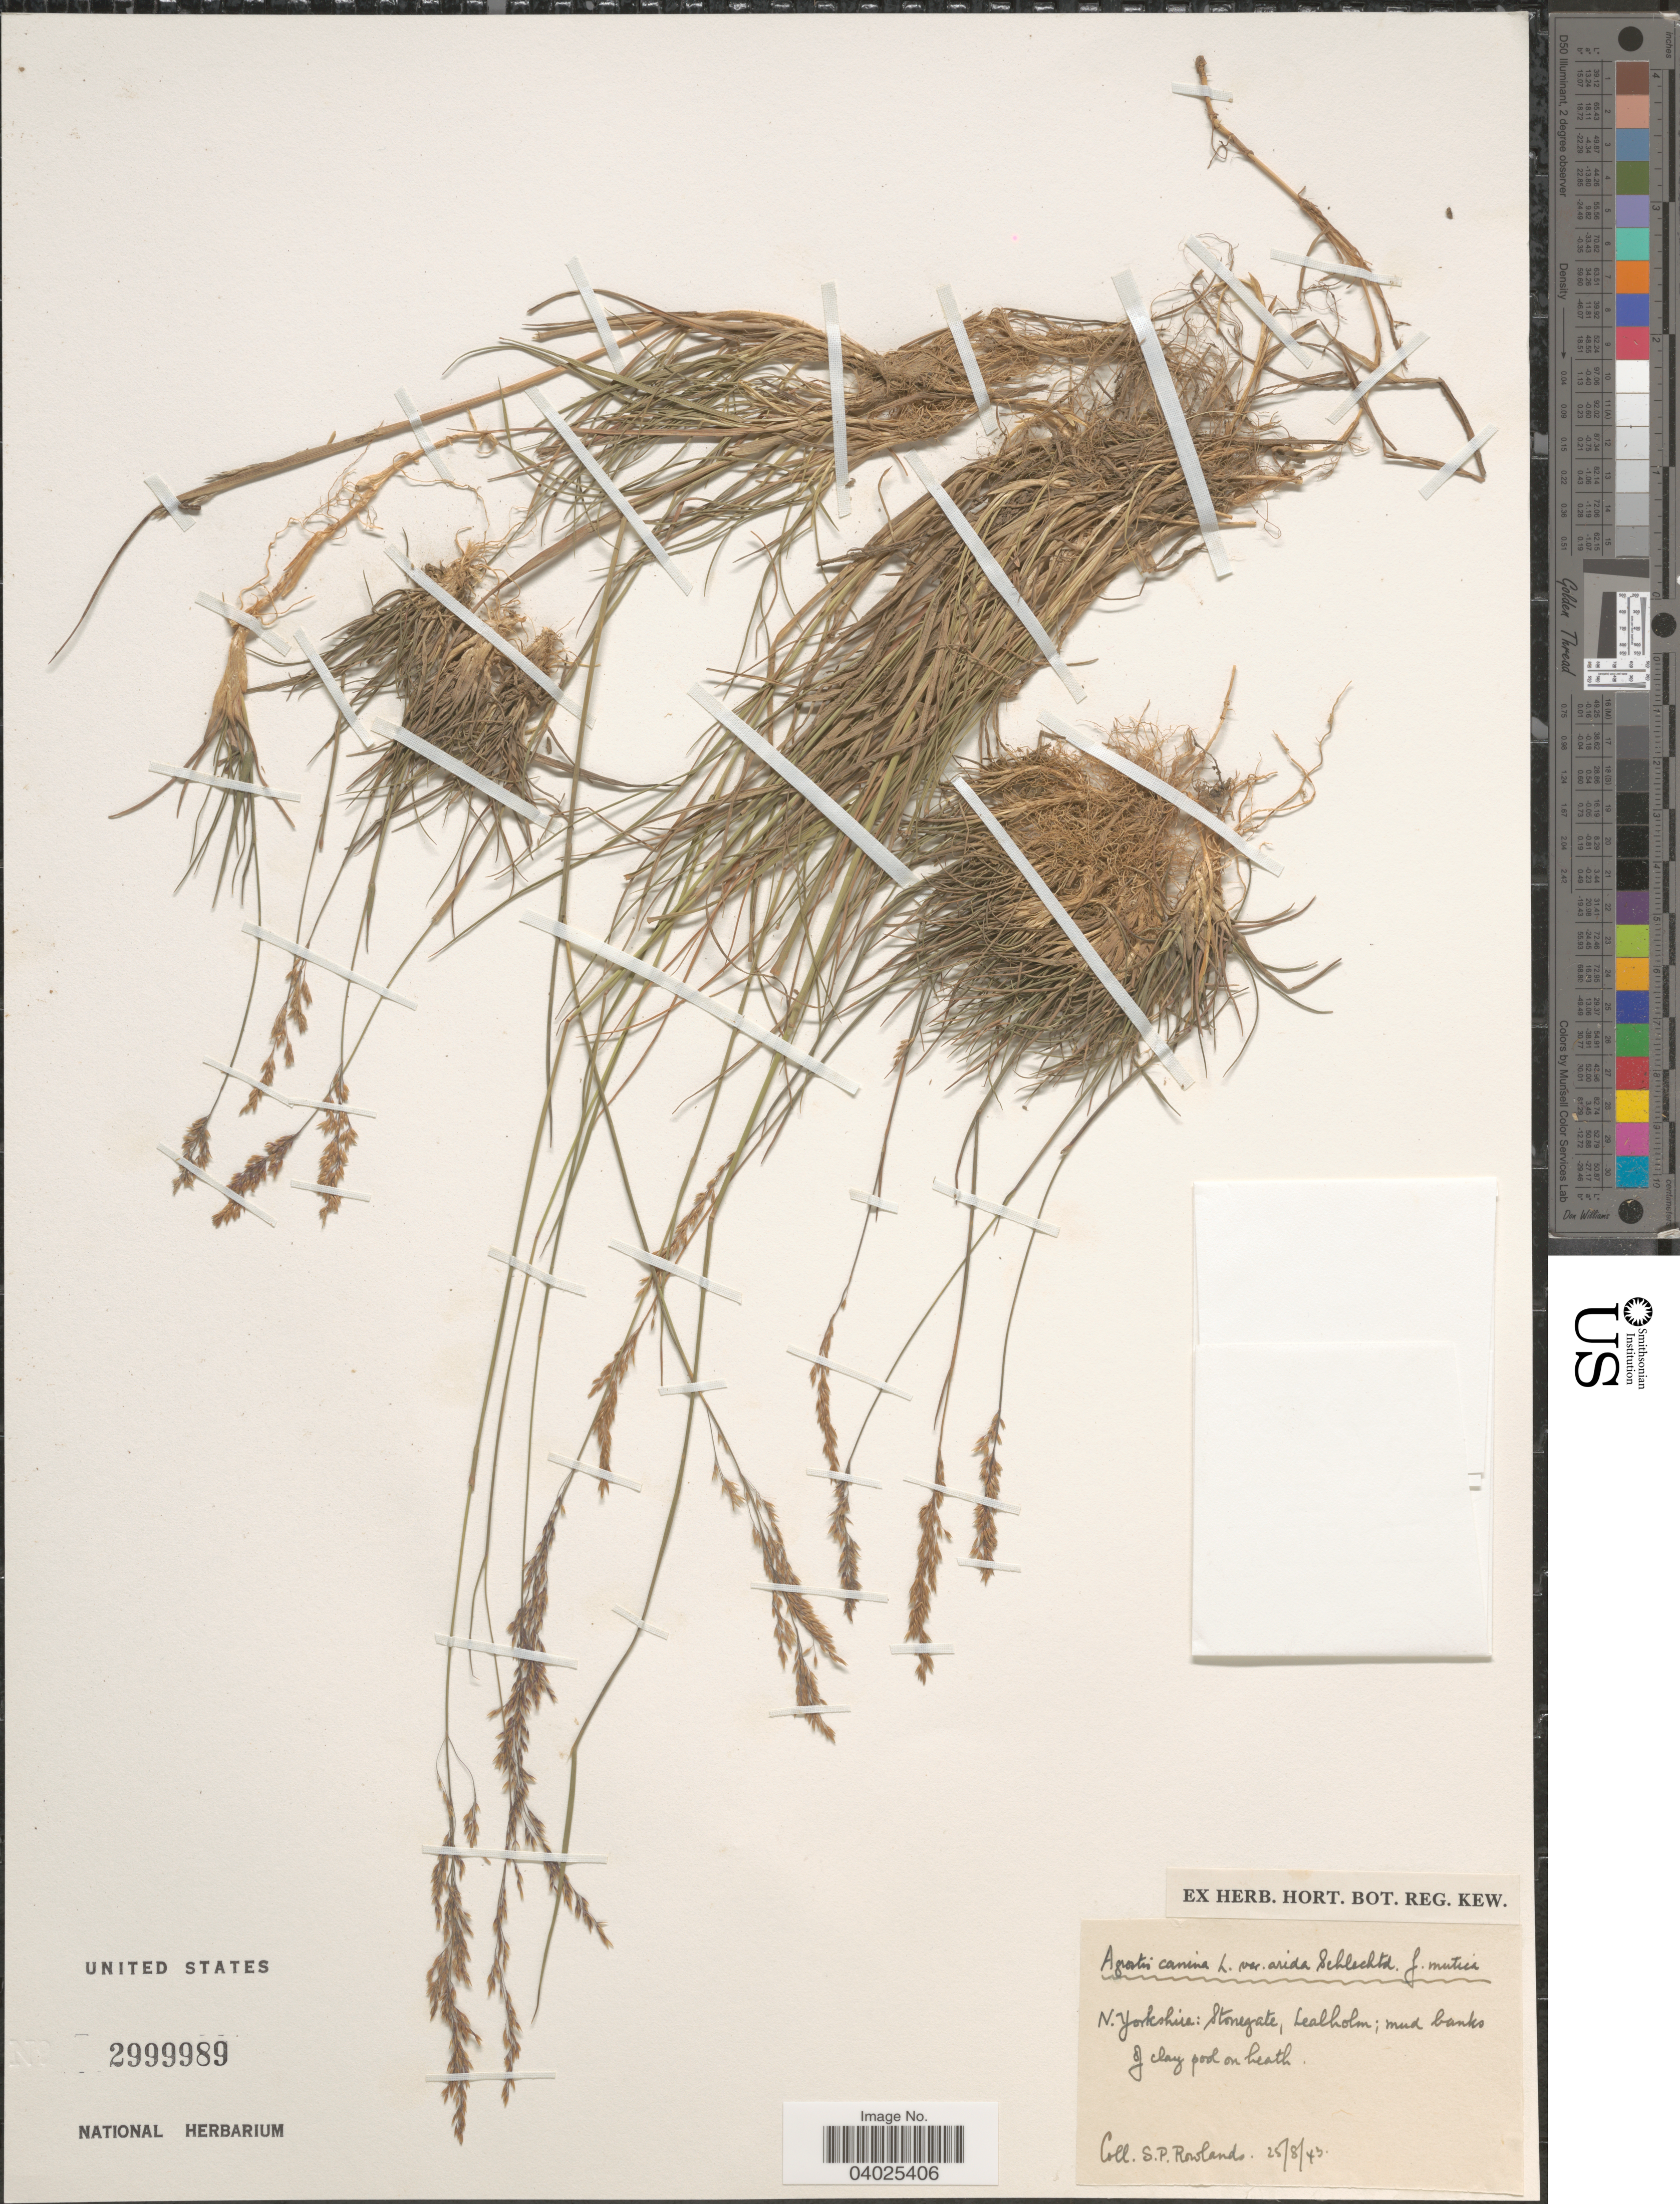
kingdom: Plantae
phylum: Tracheophyta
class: Liliopsida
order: Poales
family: Poaceae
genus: Agrostis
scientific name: Agrostis canina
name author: L.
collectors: S. Rowlands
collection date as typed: Transcribed d/m/y: 25/8/43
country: United Kingdom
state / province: England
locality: N.Yorkshire: Stonegate, Lealholm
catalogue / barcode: US 2999989